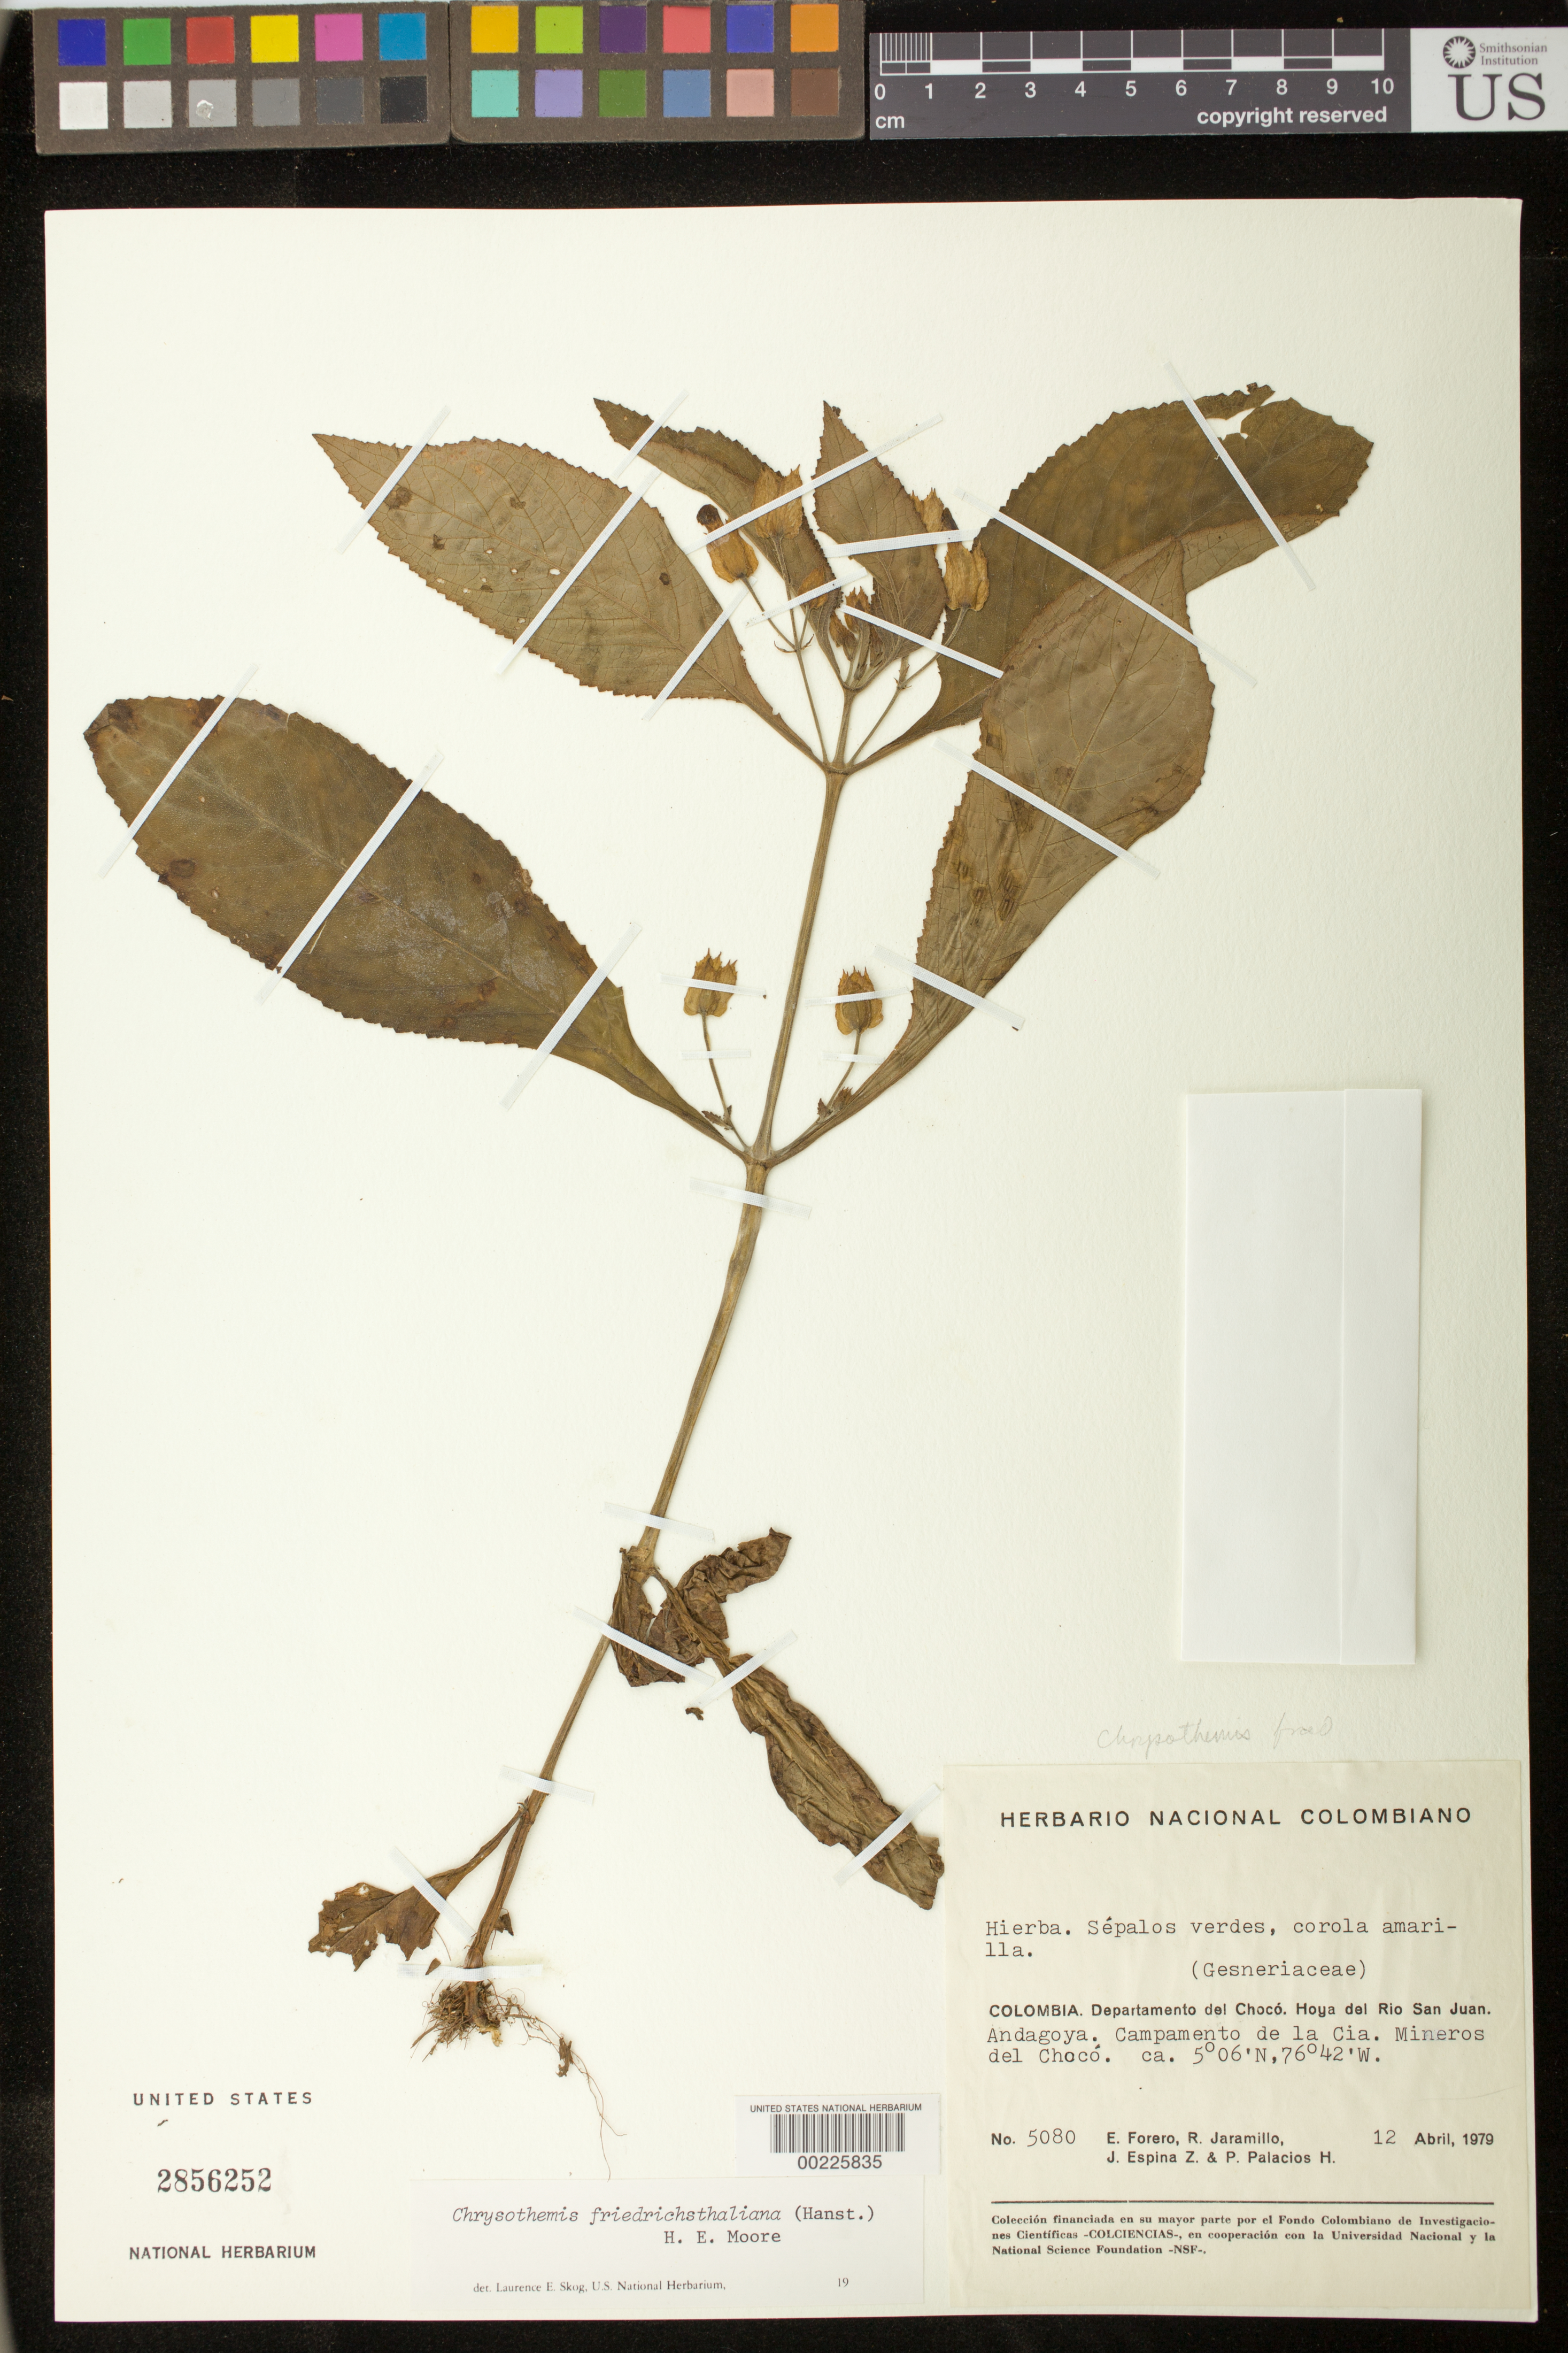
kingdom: Plantae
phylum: Tracheophyta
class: Magnoliopsida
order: Lamiales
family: Gesneriaceae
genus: Chrysothemis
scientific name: Chrysothemis friedrichsthaliana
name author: (Hanst.) H.E. Moore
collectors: E. Forero, R. Jaramillo M., J. Espina Z. & P. Palacios H.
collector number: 5080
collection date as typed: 12 Apr 1979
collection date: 1979-04-12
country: Colombia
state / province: Chocó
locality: Valley of Rio San Juan, Andagoya, camp of La Cia, mining of Choco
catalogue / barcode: US 2856252